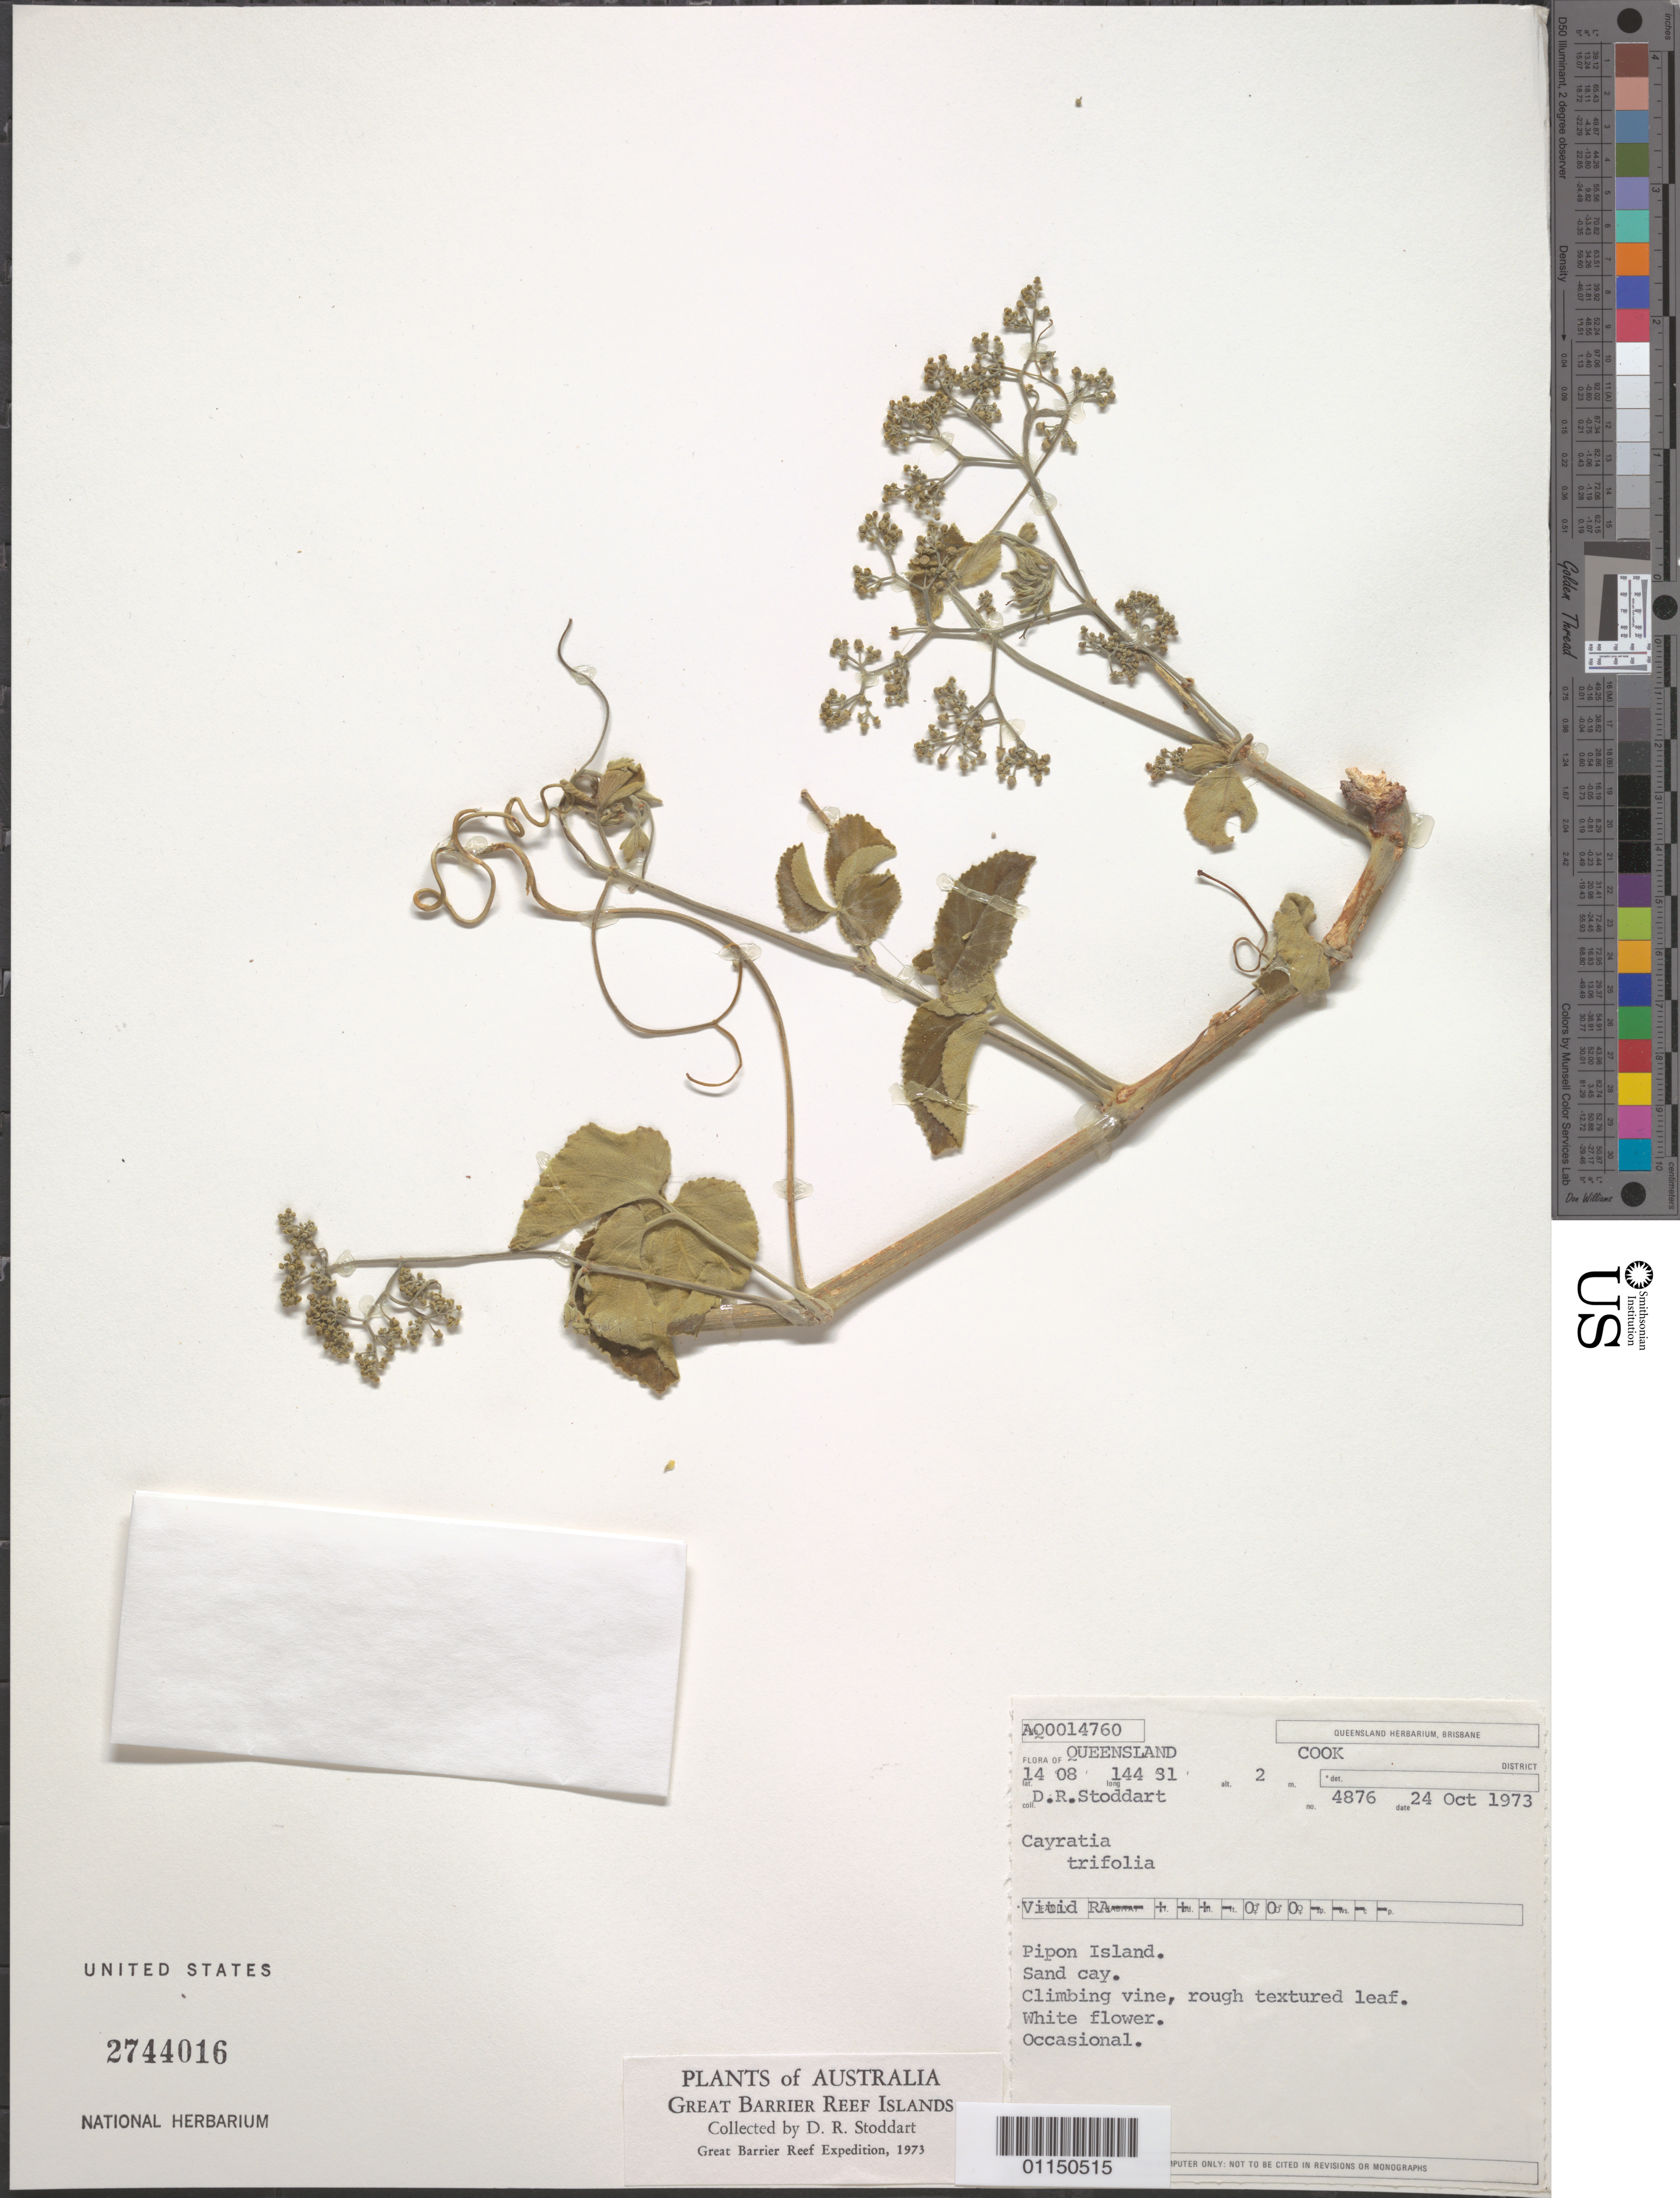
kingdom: Plantae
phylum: Tracheophyta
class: Magnoliopsida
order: Vitales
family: Vitaceae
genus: Causonis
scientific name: Causonis trifolia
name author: (L.) Mabb. & J. Wen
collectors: D. R. Stoddart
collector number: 4876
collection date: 1973-10-24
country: Australia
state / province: Queensland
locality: Great Barrier Reef Islands. Cook. Pipon Island.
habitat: Sand Cay. Climbing vine. Occasional.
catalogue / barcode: US 2744016